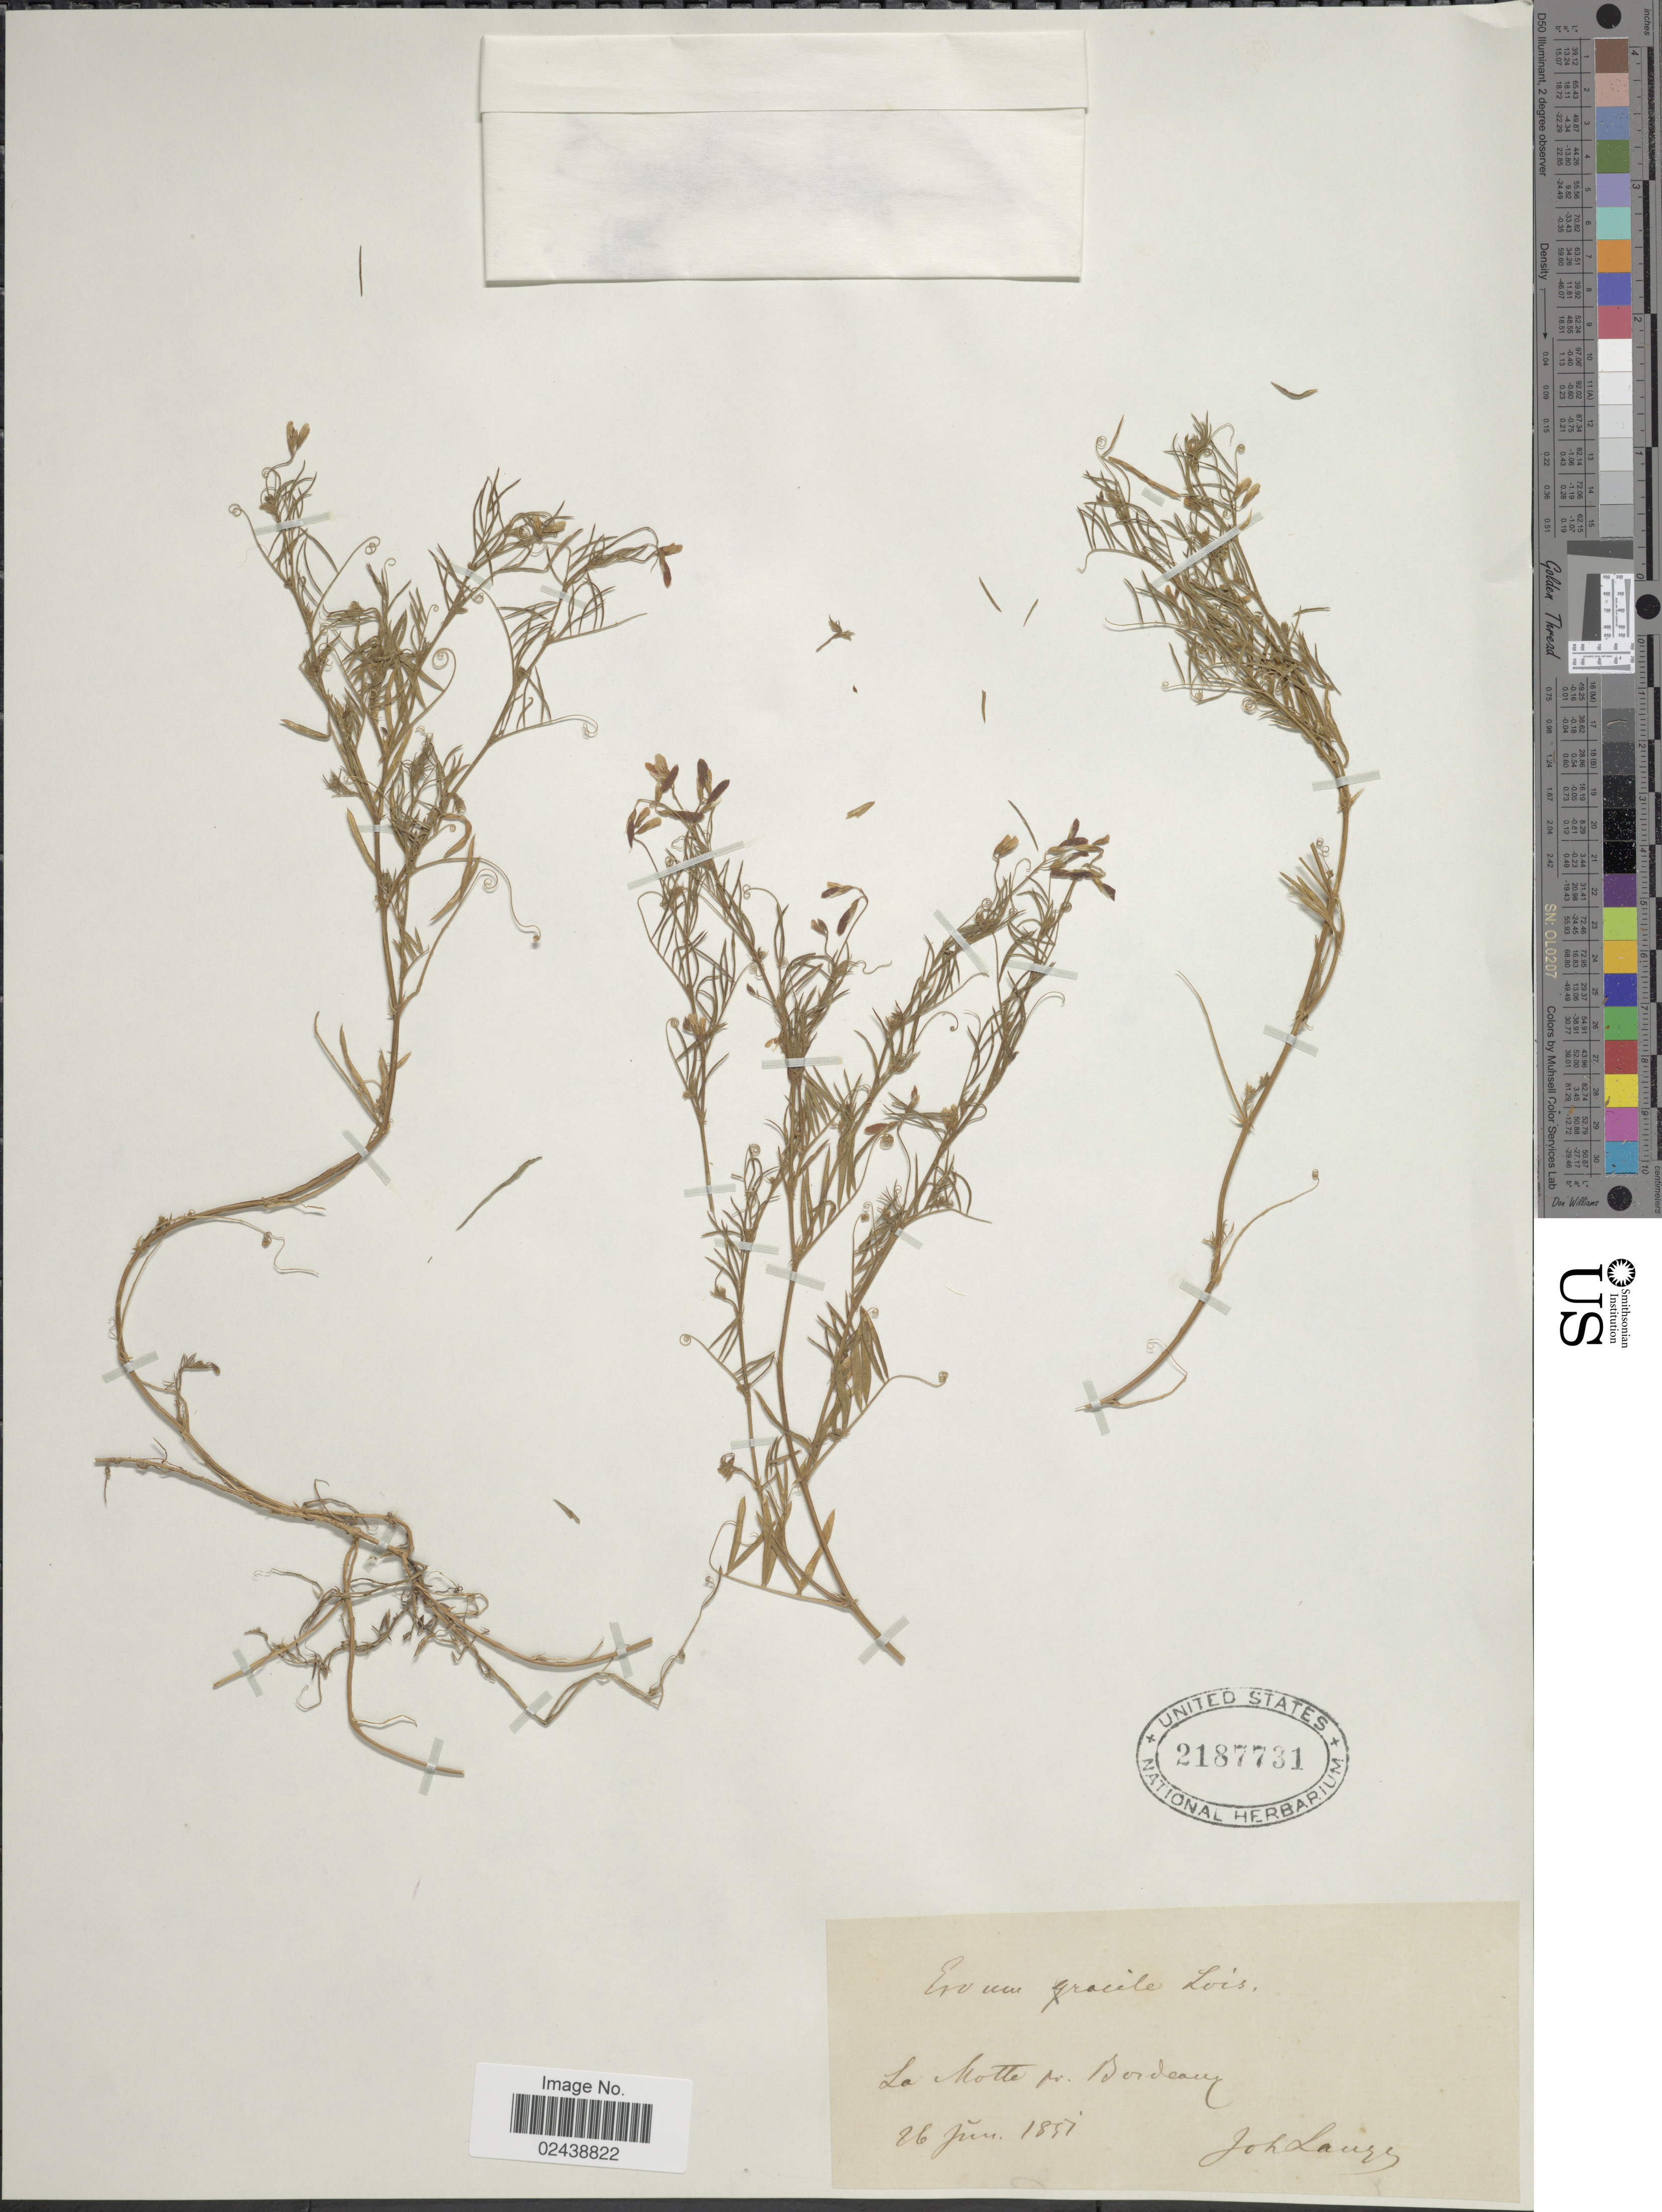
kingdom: Plantae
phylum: Tracheophyta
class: Magnoliopsida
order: Fabales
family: Fabaceae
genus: Vicia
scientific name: Vicia gracile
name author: L.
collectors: J. Lange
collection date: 1881-06-26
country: France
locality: La Motte pr. Bordeaux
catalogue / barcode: US 2187731